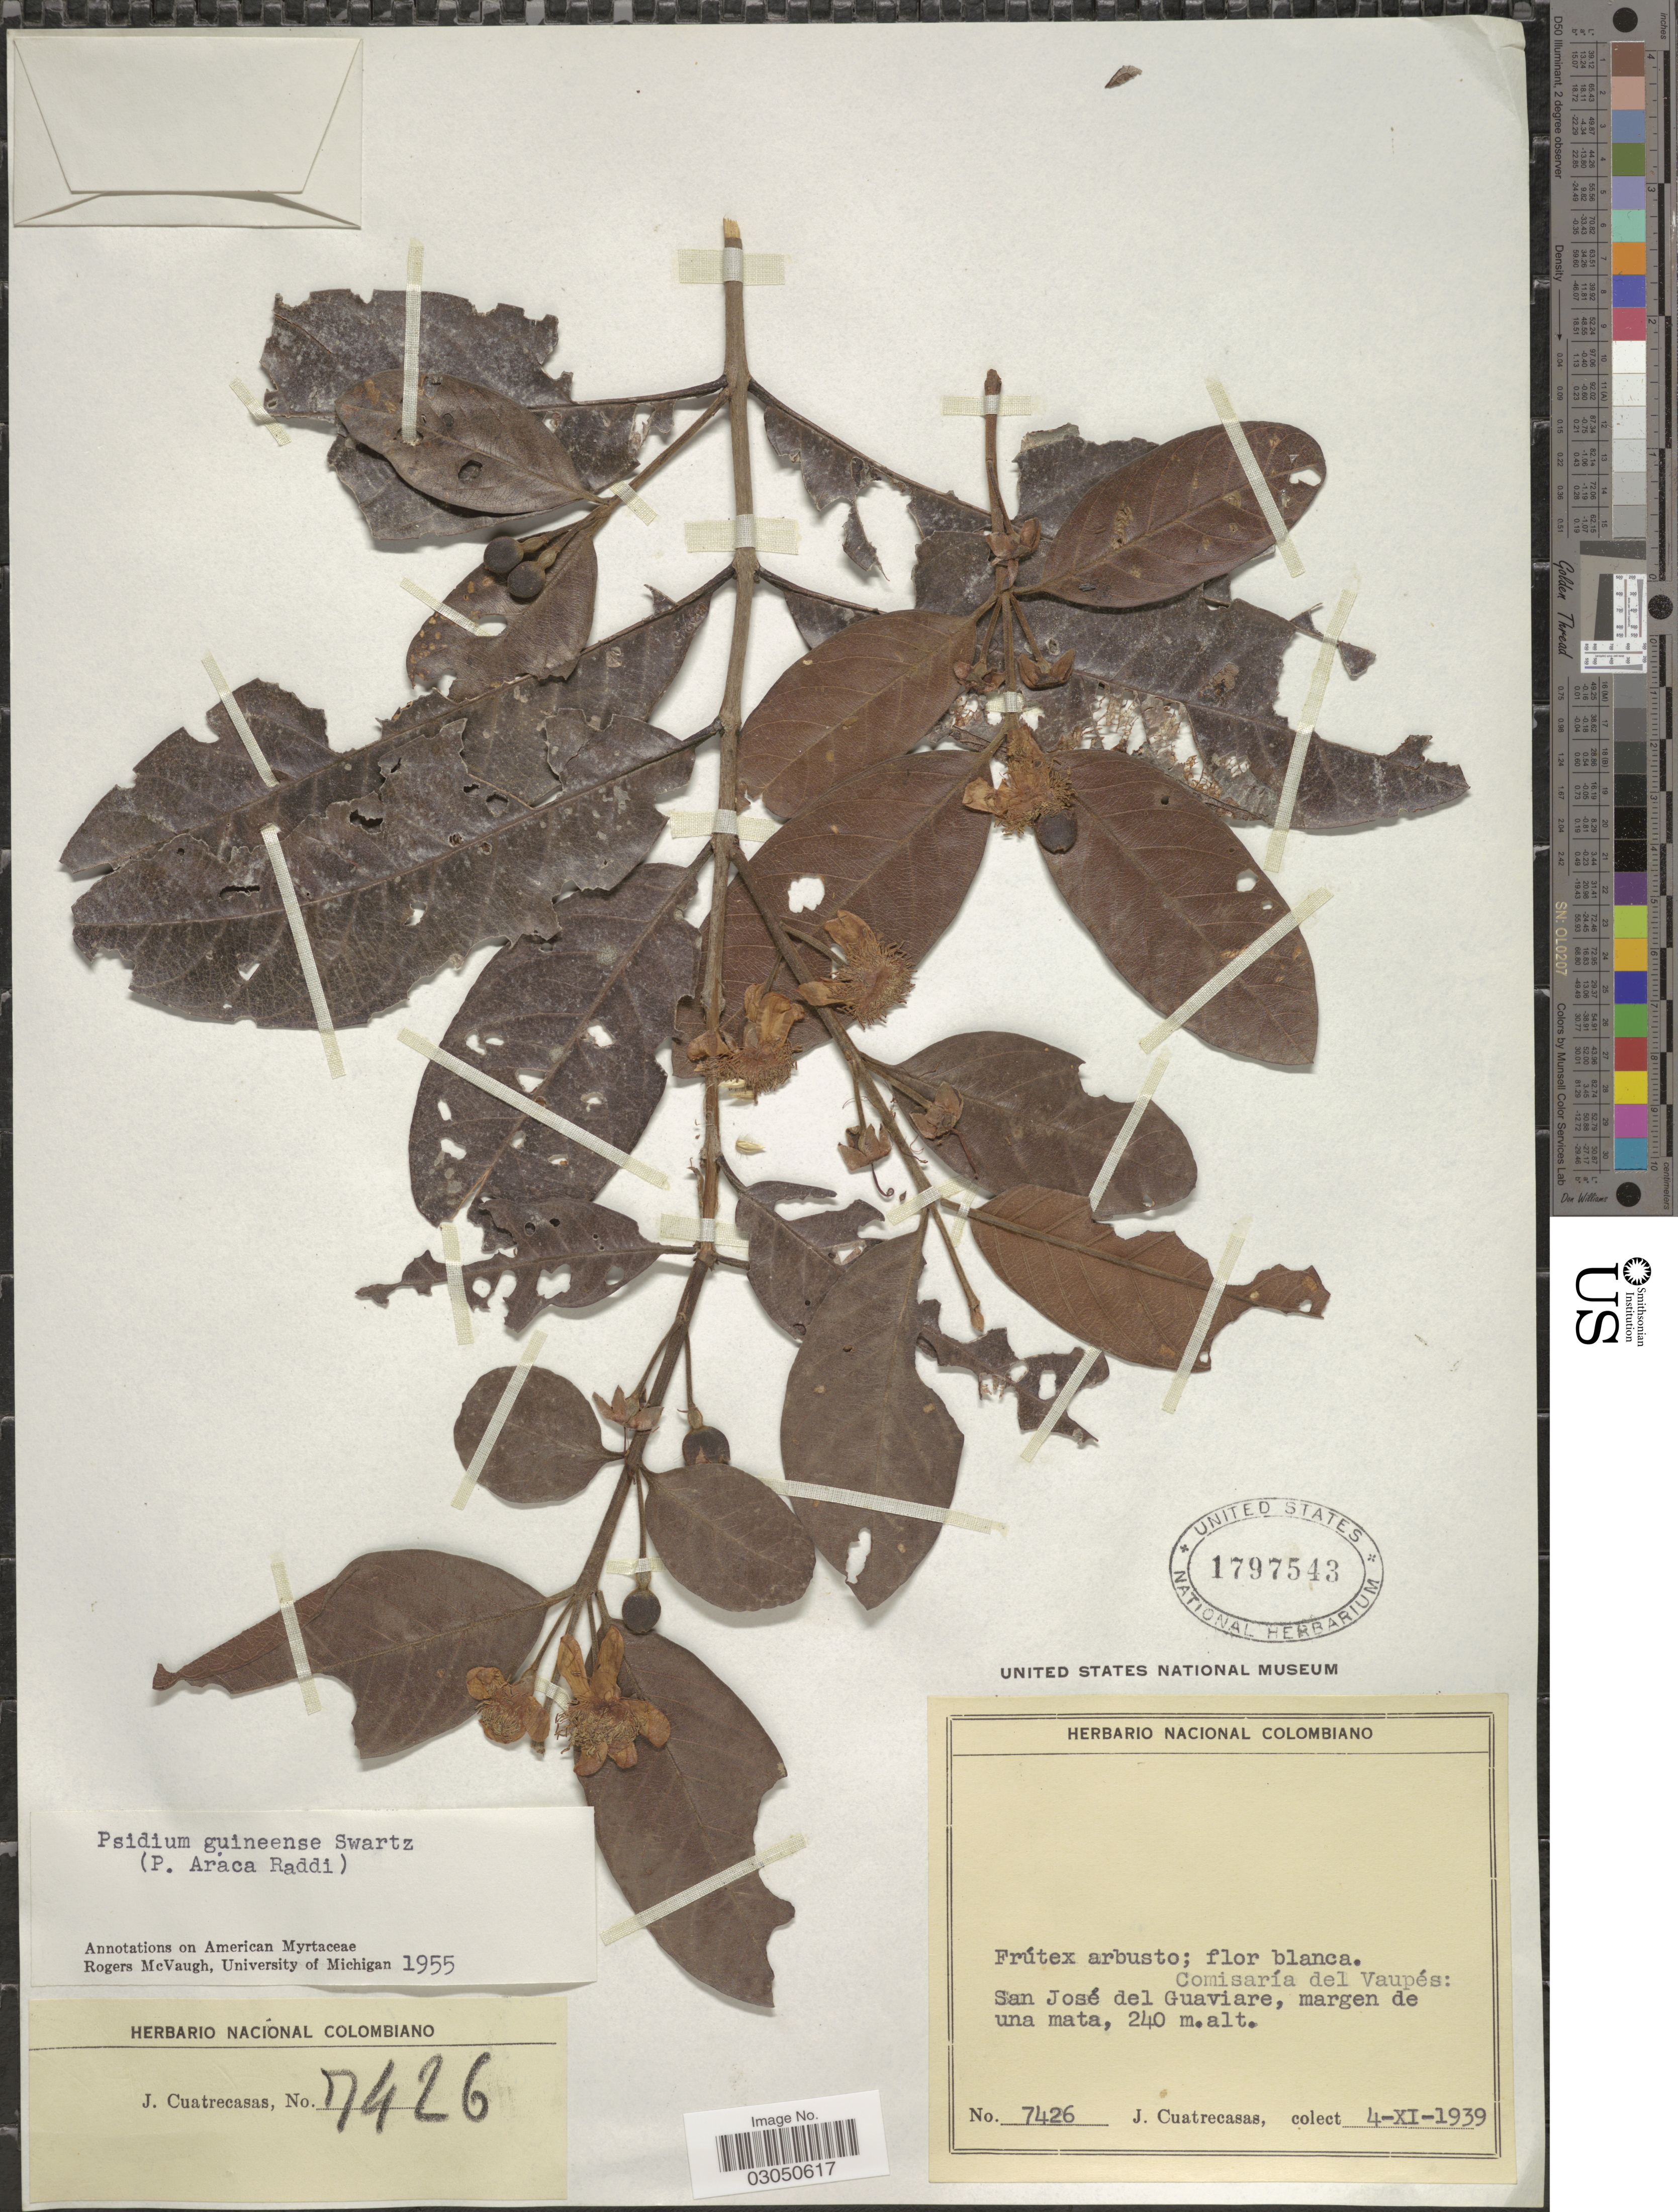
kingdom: Plantae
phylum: Tracheophyta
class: Magnoliopsida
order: Myrtales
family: Myrtaceae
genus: Psidium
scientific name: Psidium guineense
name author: Sw.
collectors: J. Cuatrecasas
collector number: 7426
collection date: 1939-11-04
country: Colombia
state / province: Vaupés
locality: Comisaría del Vaupés: San José del Guaviare, margen de una mata.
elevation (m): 240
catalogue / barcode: US 1797543